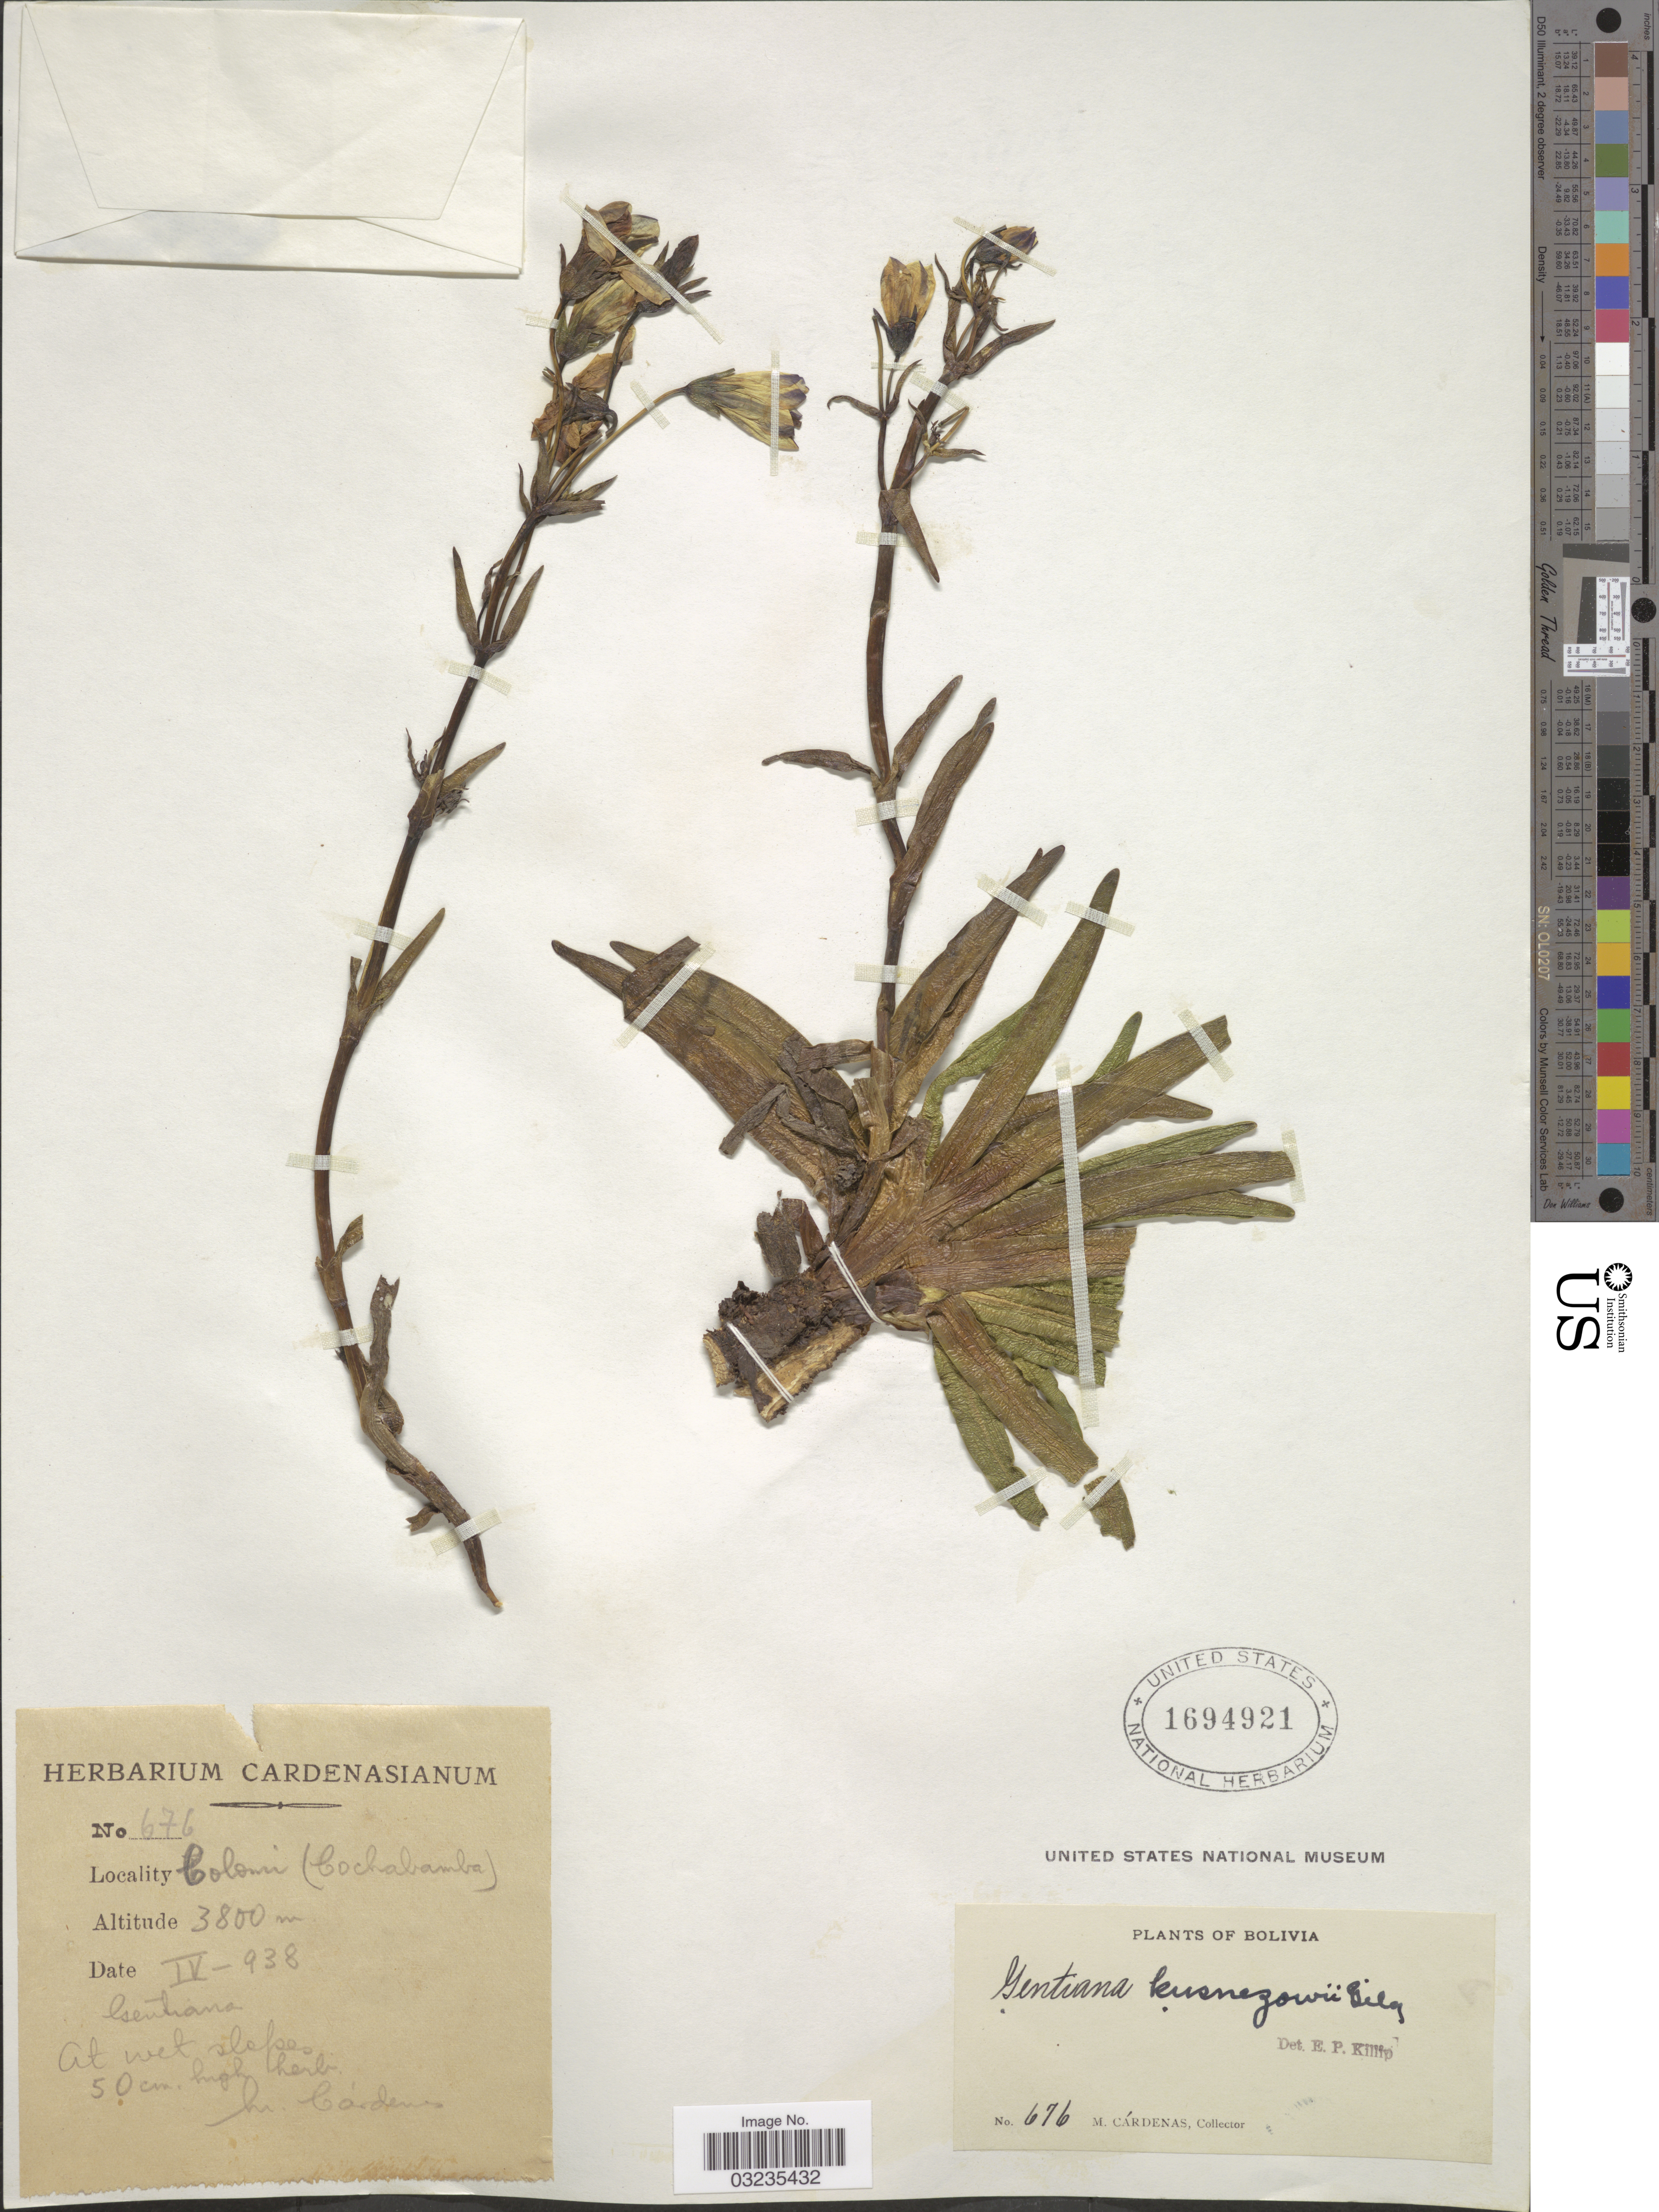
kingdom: Plantae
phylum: Tracheophyta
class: Magnoliopsida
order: Gentianales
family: Gentianaceae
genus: Gentiana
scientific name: Gentiana kusnezowii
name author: Gilg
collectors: M. Cárdenas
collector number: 676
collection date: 1938-04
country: Bolivia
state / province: Cochabamba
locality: Colomi.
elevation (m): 3800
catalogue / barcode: US 1694921